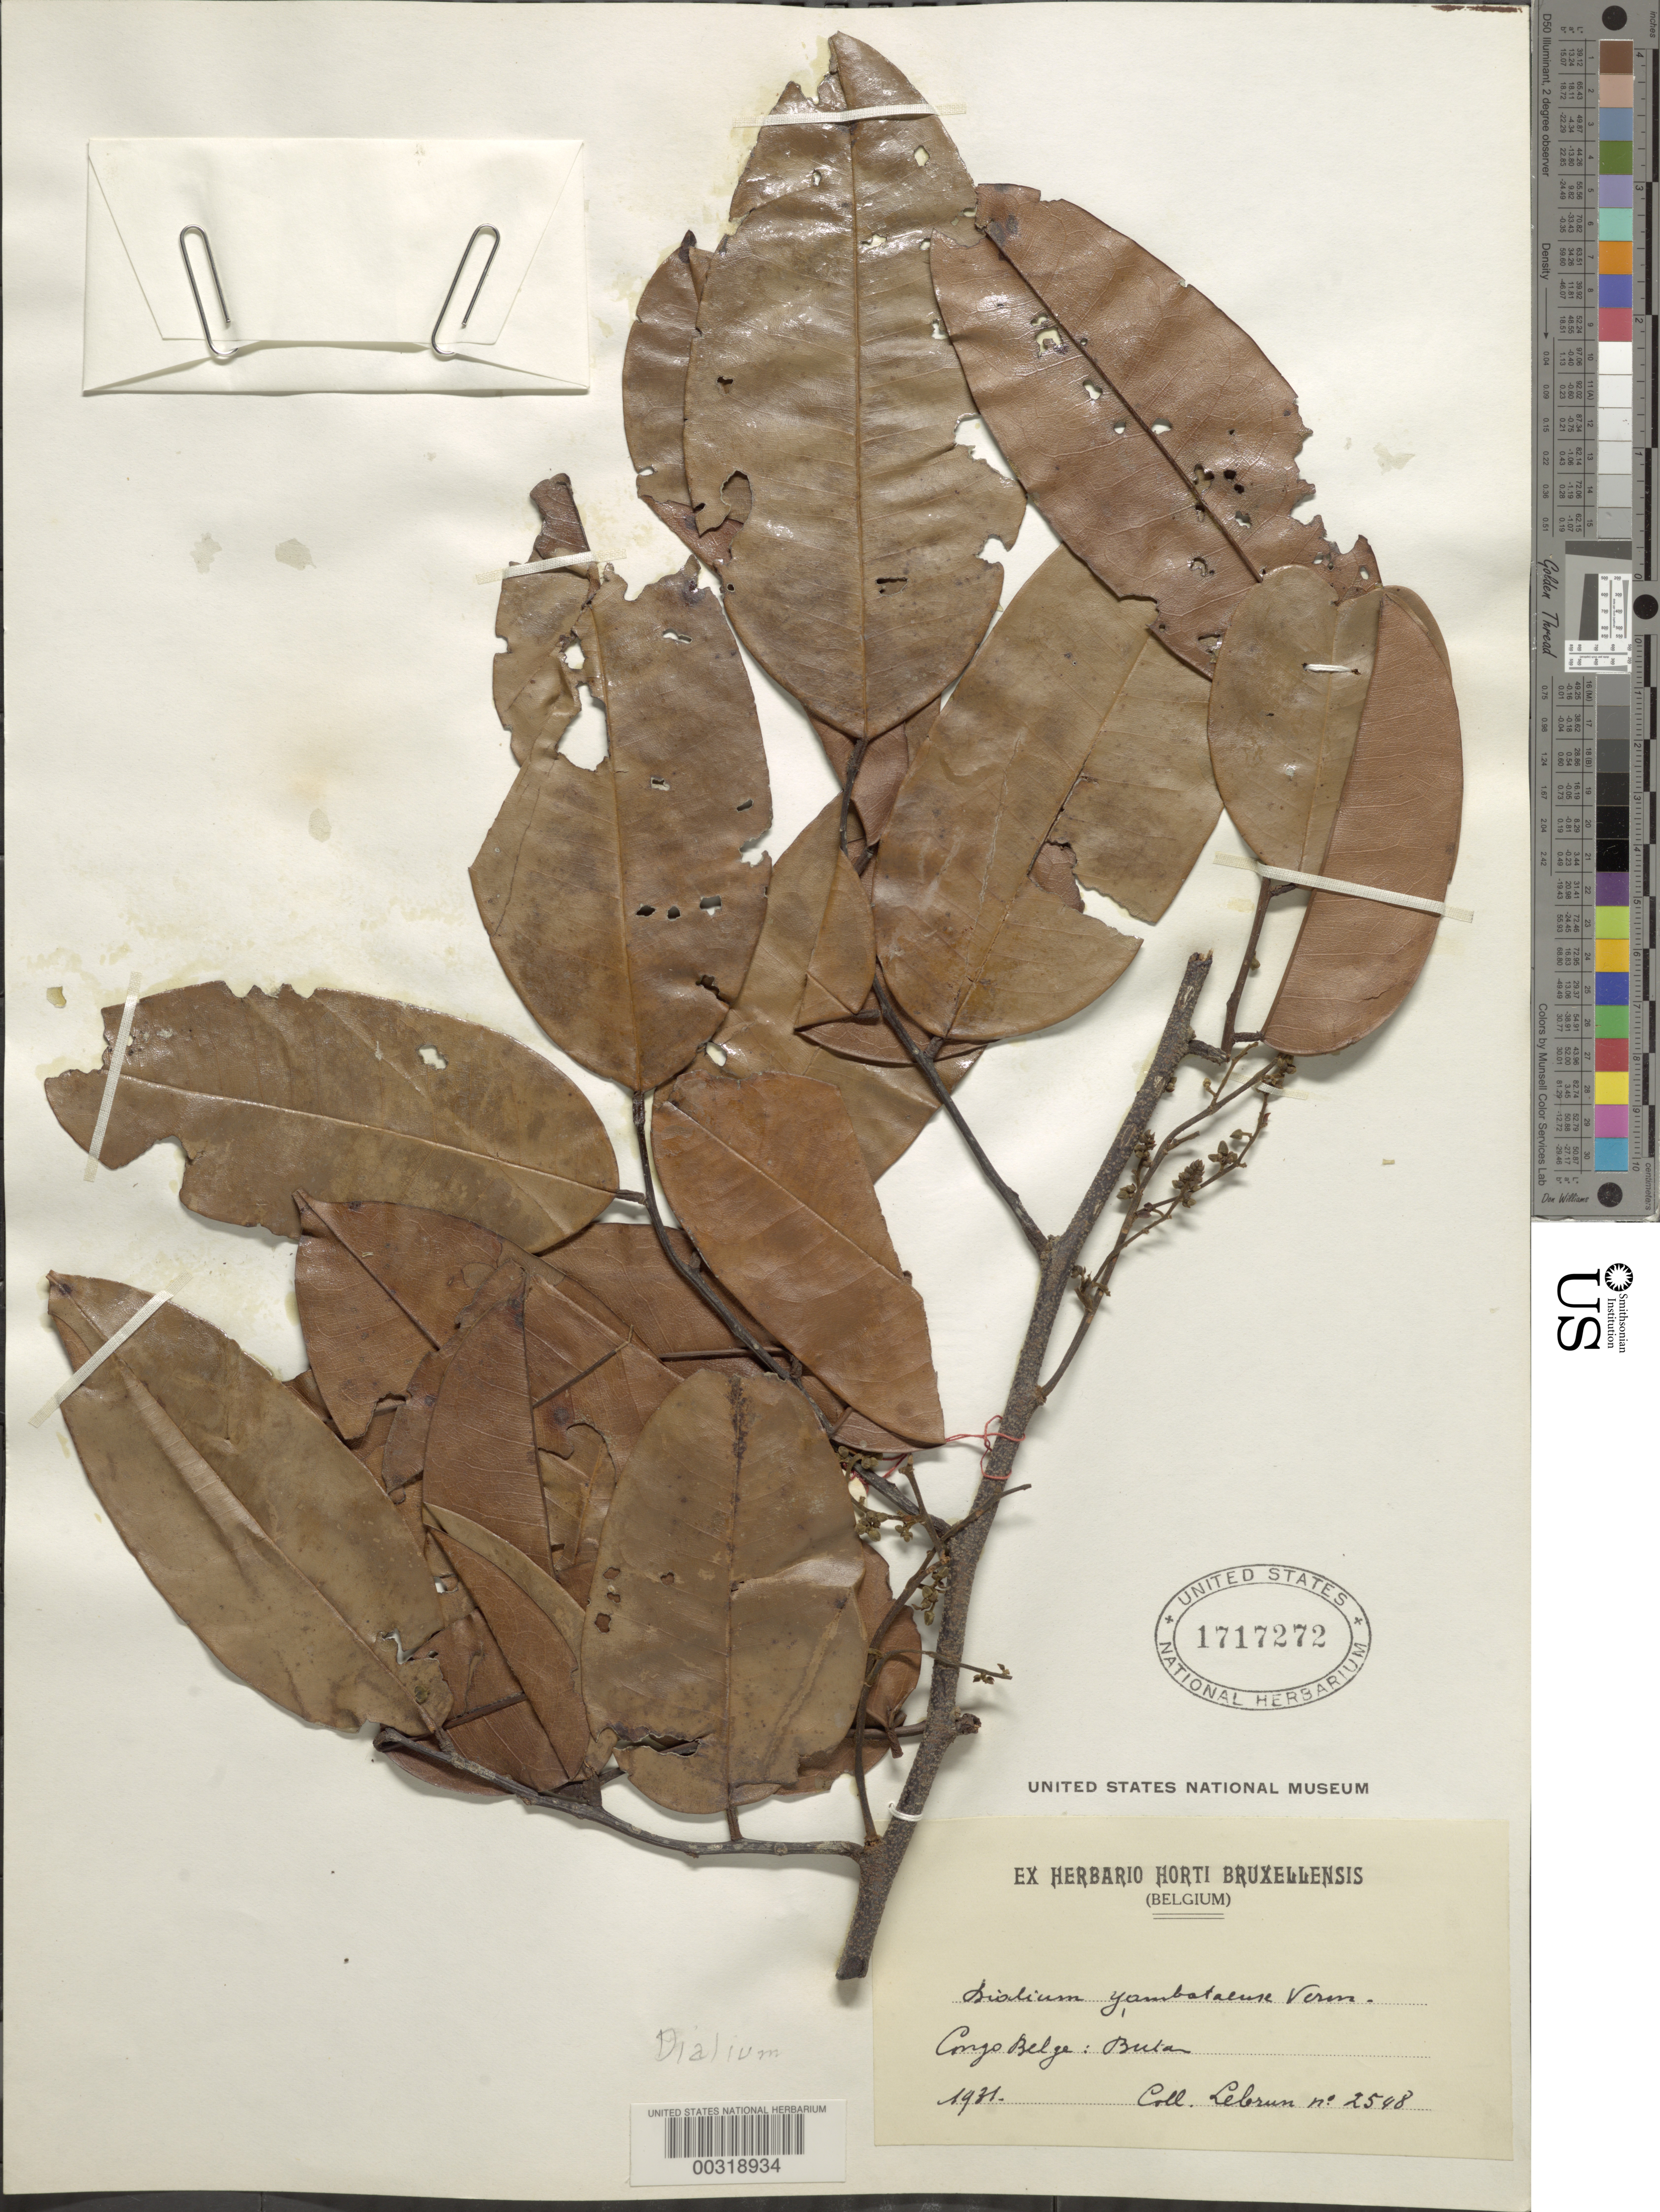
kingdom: Plantae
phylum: Tracheophyta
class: Magnoliopsida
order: Fabales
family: Fabaceae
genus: Dialium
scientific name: Dialium yambataense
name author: Vermoesen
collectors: J. A. Lebrun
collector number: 2508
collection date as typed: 1931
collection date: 1931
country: Congo, Democratic Republic of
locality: Butan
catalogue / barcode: US 1717272